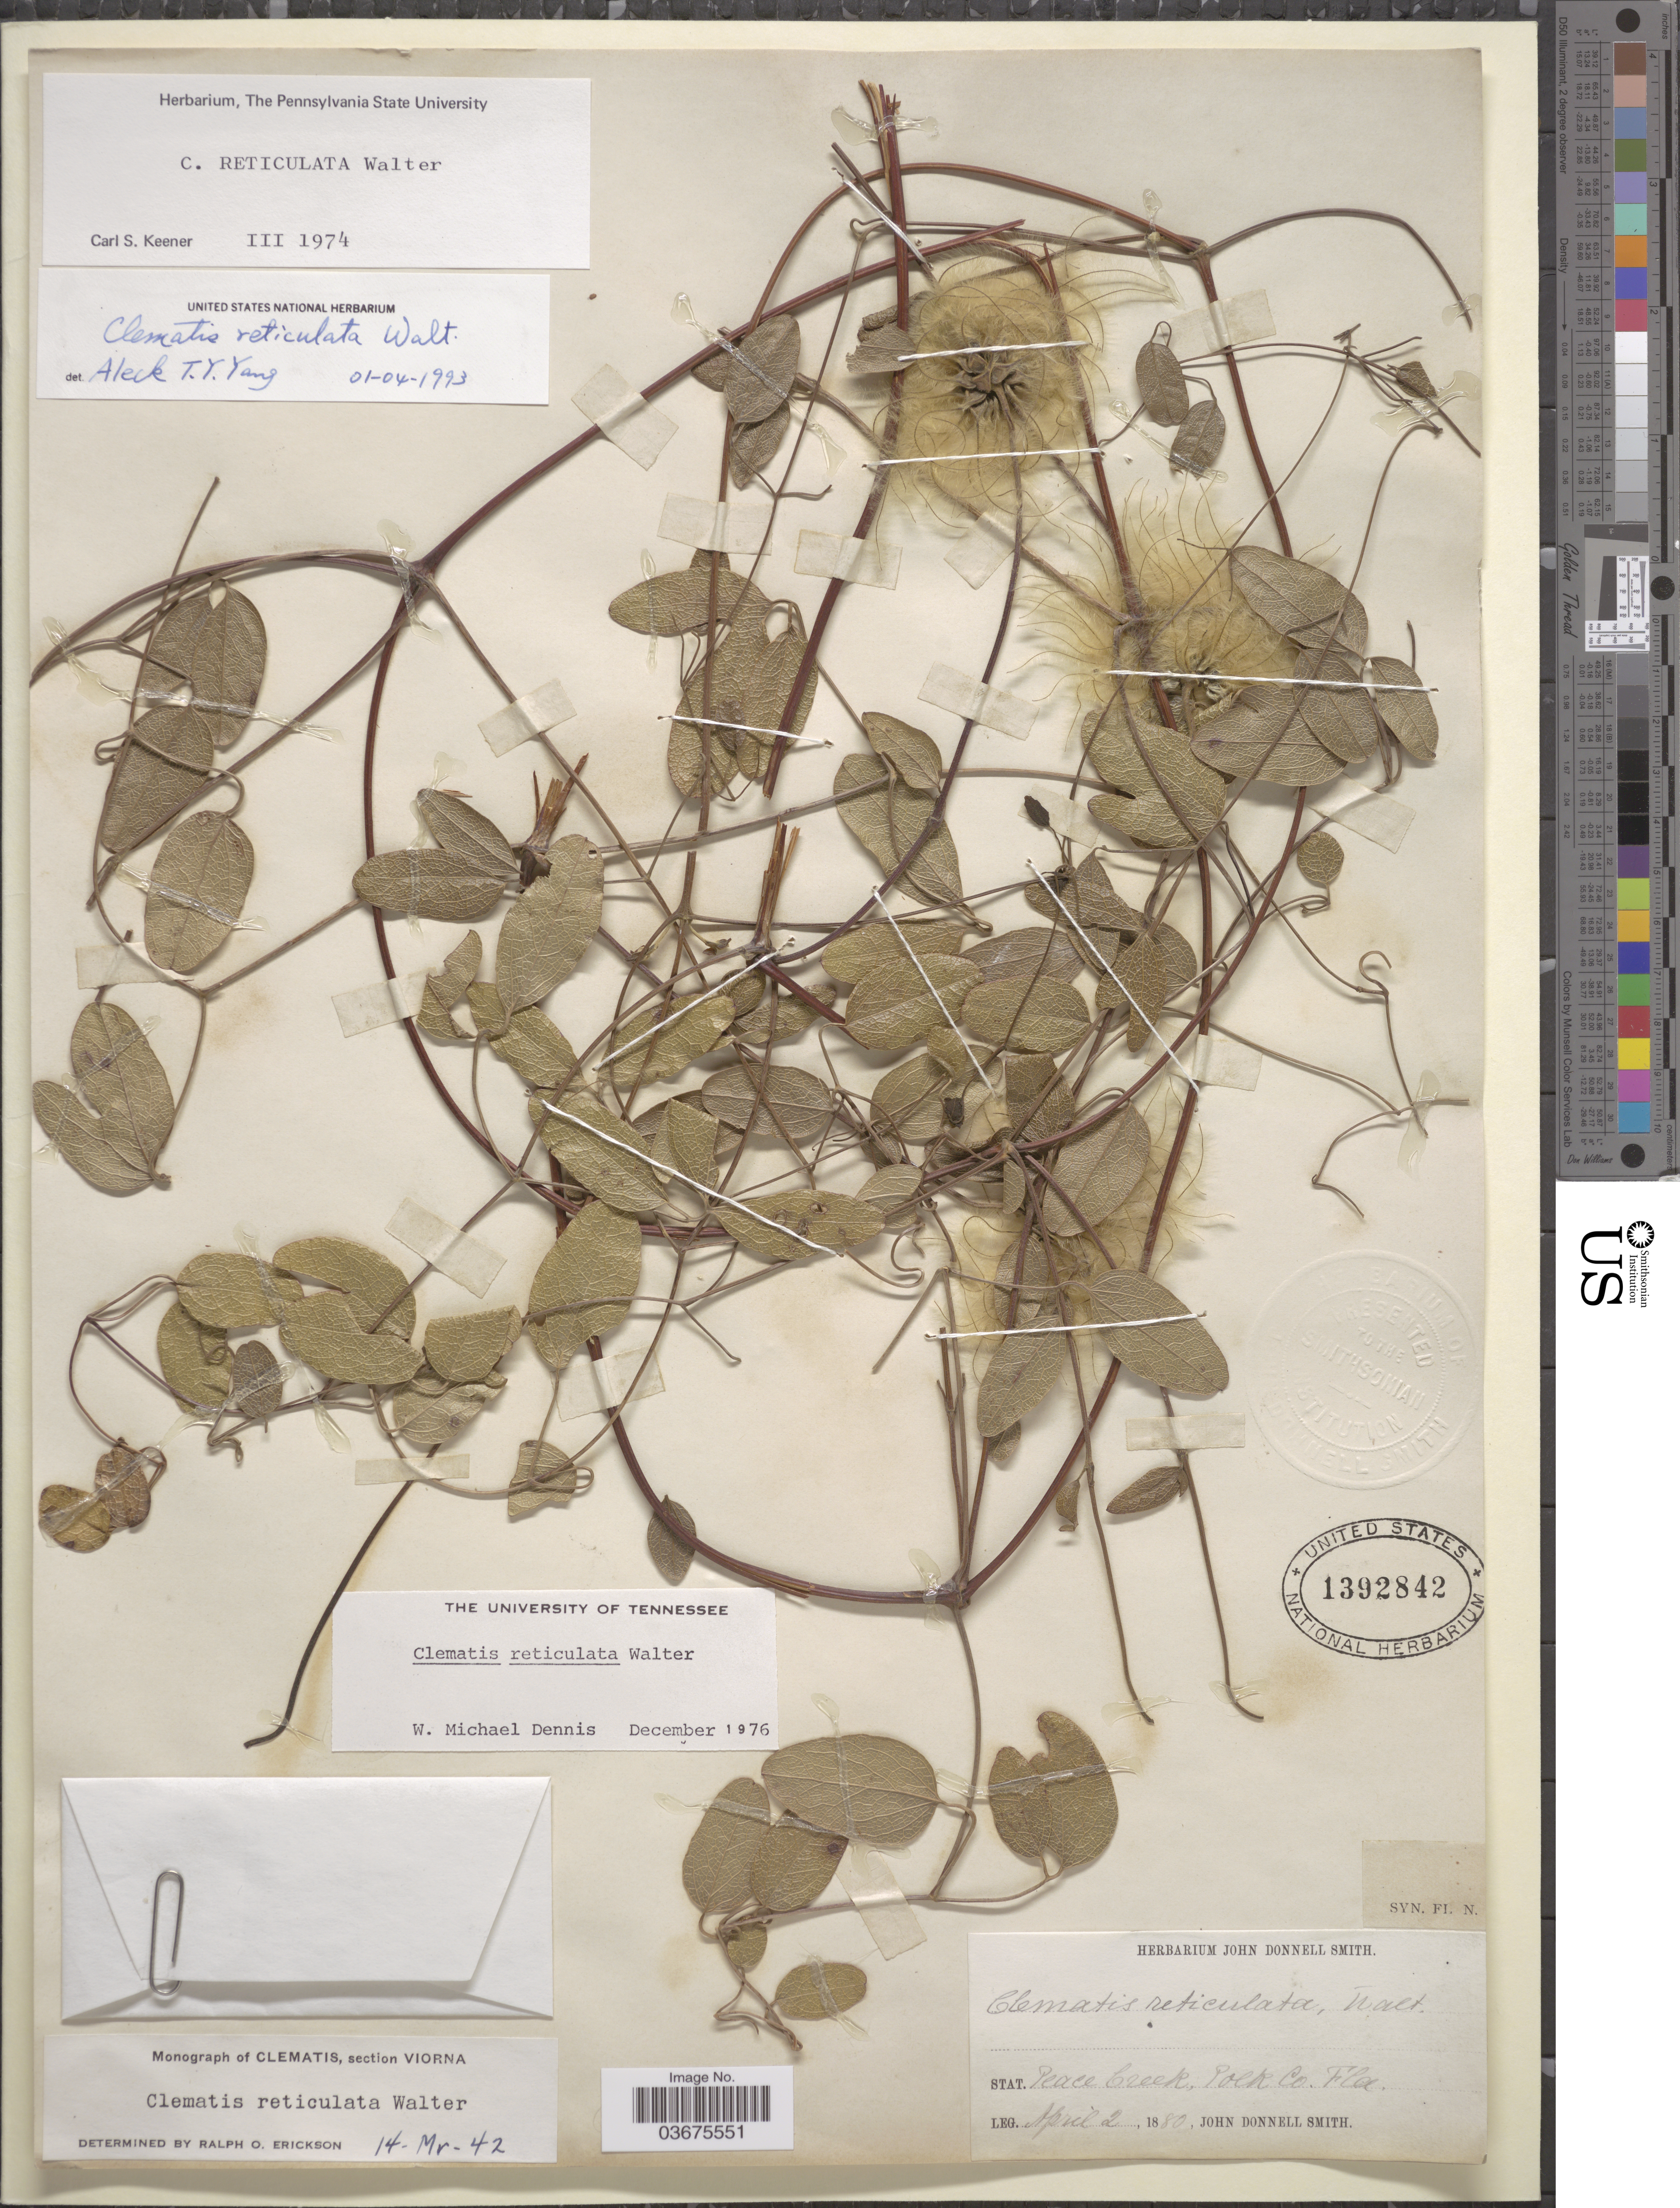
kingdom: Plantae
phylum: Tracheophyta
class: Magnoliopsida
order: Ranunculales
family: Ranunculaceae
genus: Clematis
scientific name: Clematis reticulata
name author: Walter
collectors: J. Donnell Smith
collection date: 1880-04-02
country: United States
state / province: Florida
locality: Stat. Peace Creek, Polk Co.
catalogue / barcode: US 1392842